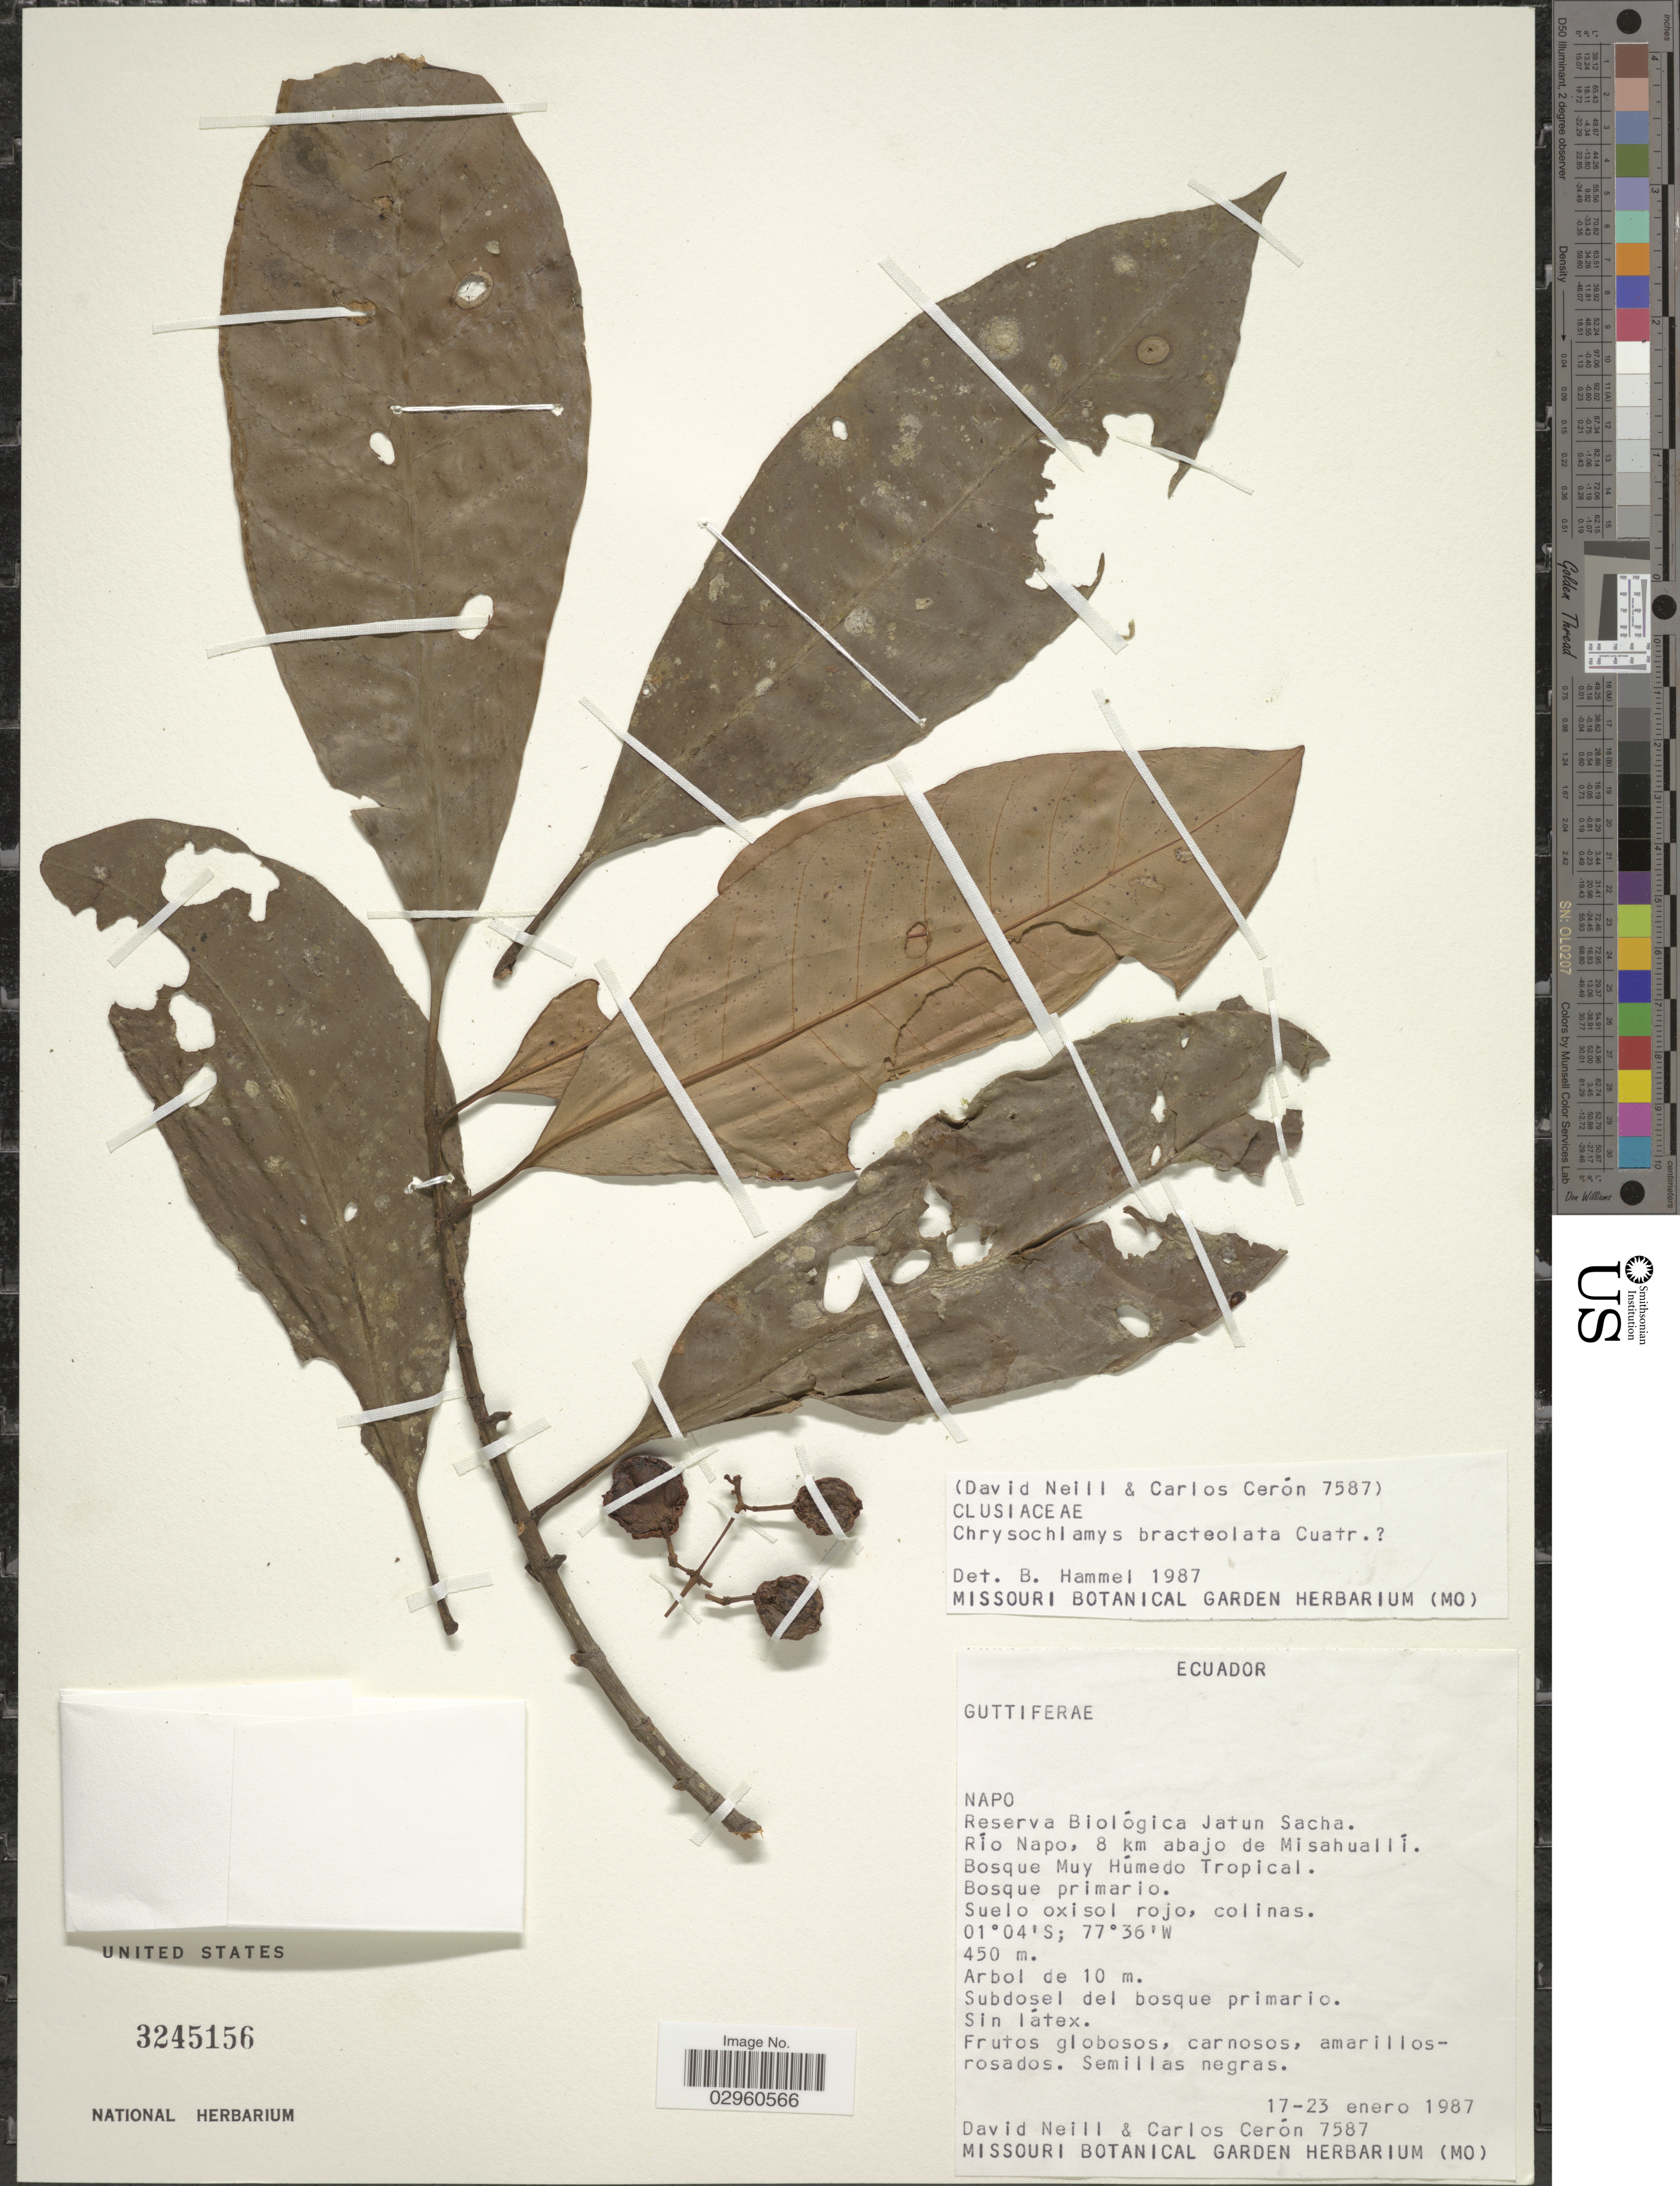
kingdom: Plantae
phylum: Tracheophyta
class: Magnoliopsida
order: Malpighiales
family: Clusiaceae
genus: Chrysochlamys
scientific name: Chrysochlamys bracteolata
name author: Cuatrec.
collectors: D. Neill & C. E. Cerón M.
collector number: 7587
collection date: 1987-01-17/1987-01-23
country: Ecuador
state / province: Napo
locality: Reserva Biológica Jatun Sacha. Río Napo, 8 km abajo de Misahuallí. Bosque Muy Húmedo Tropical.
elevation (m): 450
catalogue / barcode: US 3245156